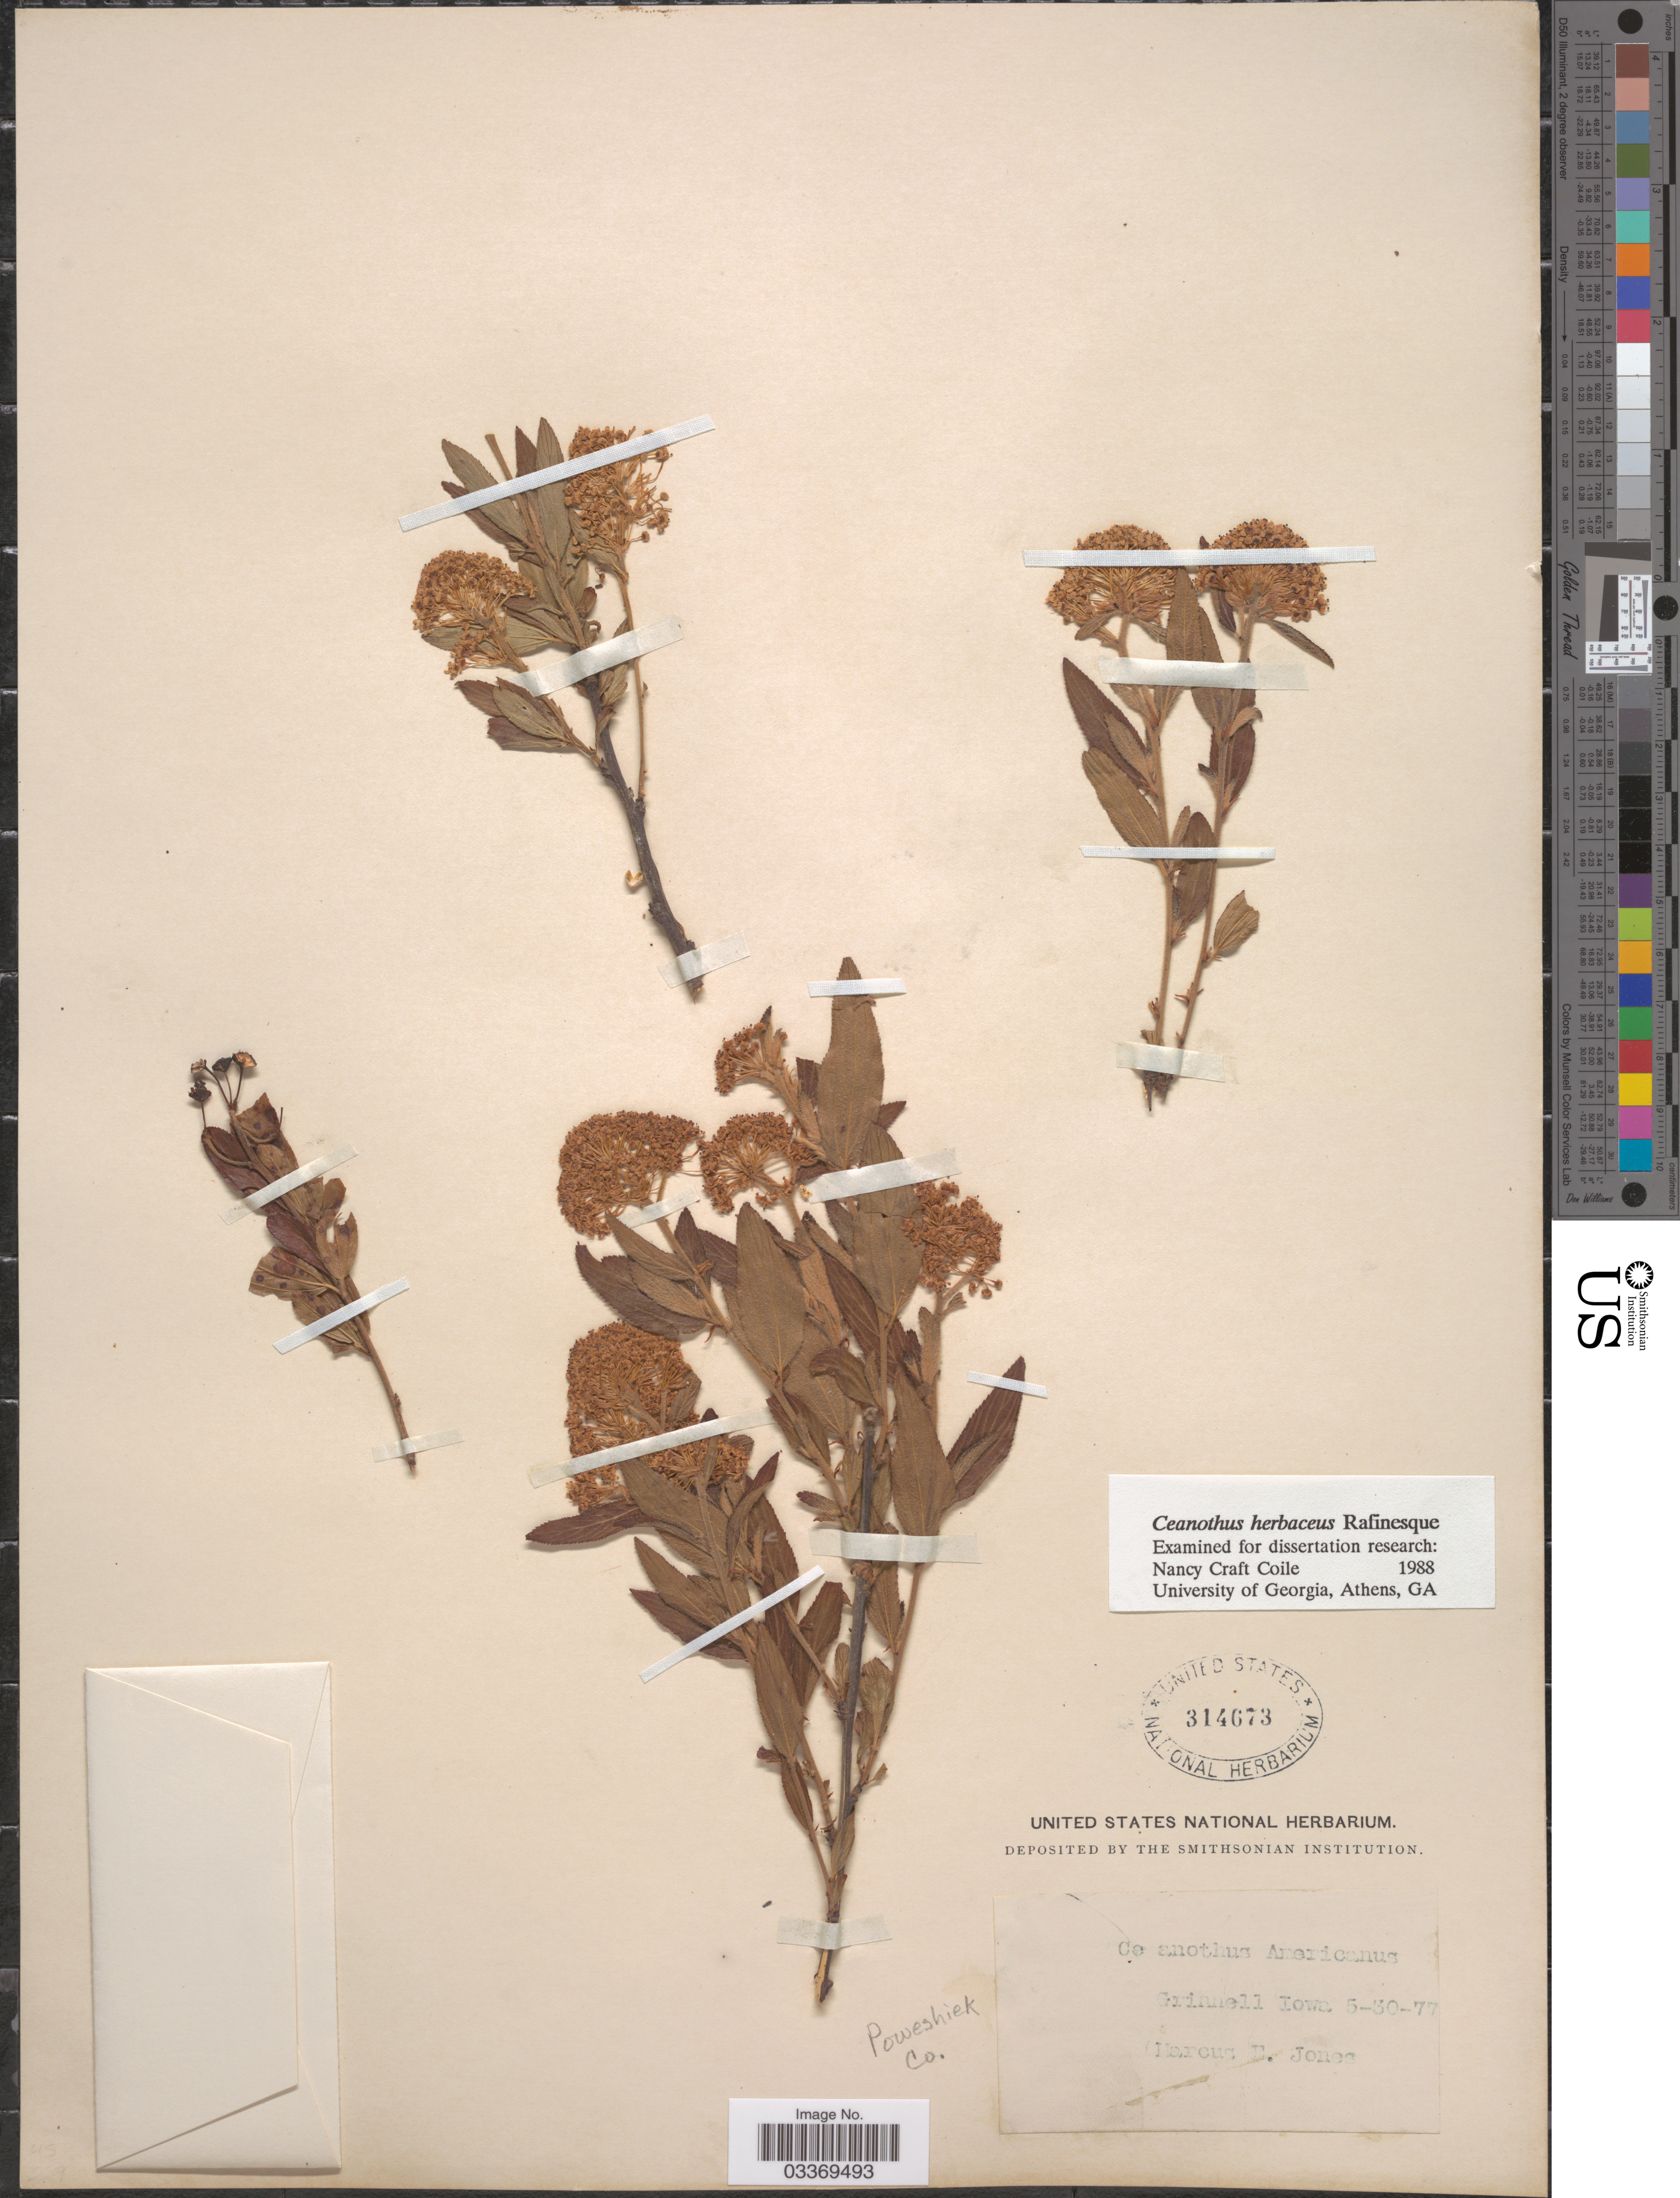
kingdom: Plantae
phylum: Tracheophyta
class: Magnoliopsida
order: Rosales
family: Rhamnaceae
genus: Ceanothus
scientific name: Ceanothus ovatus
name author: Desf.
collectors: M. E. Jones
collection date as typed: Transcribed d/m/y: 30/5/77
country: United States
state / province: Iowa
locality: Grinnell. Poweshiek Co.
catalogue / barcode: US 314673